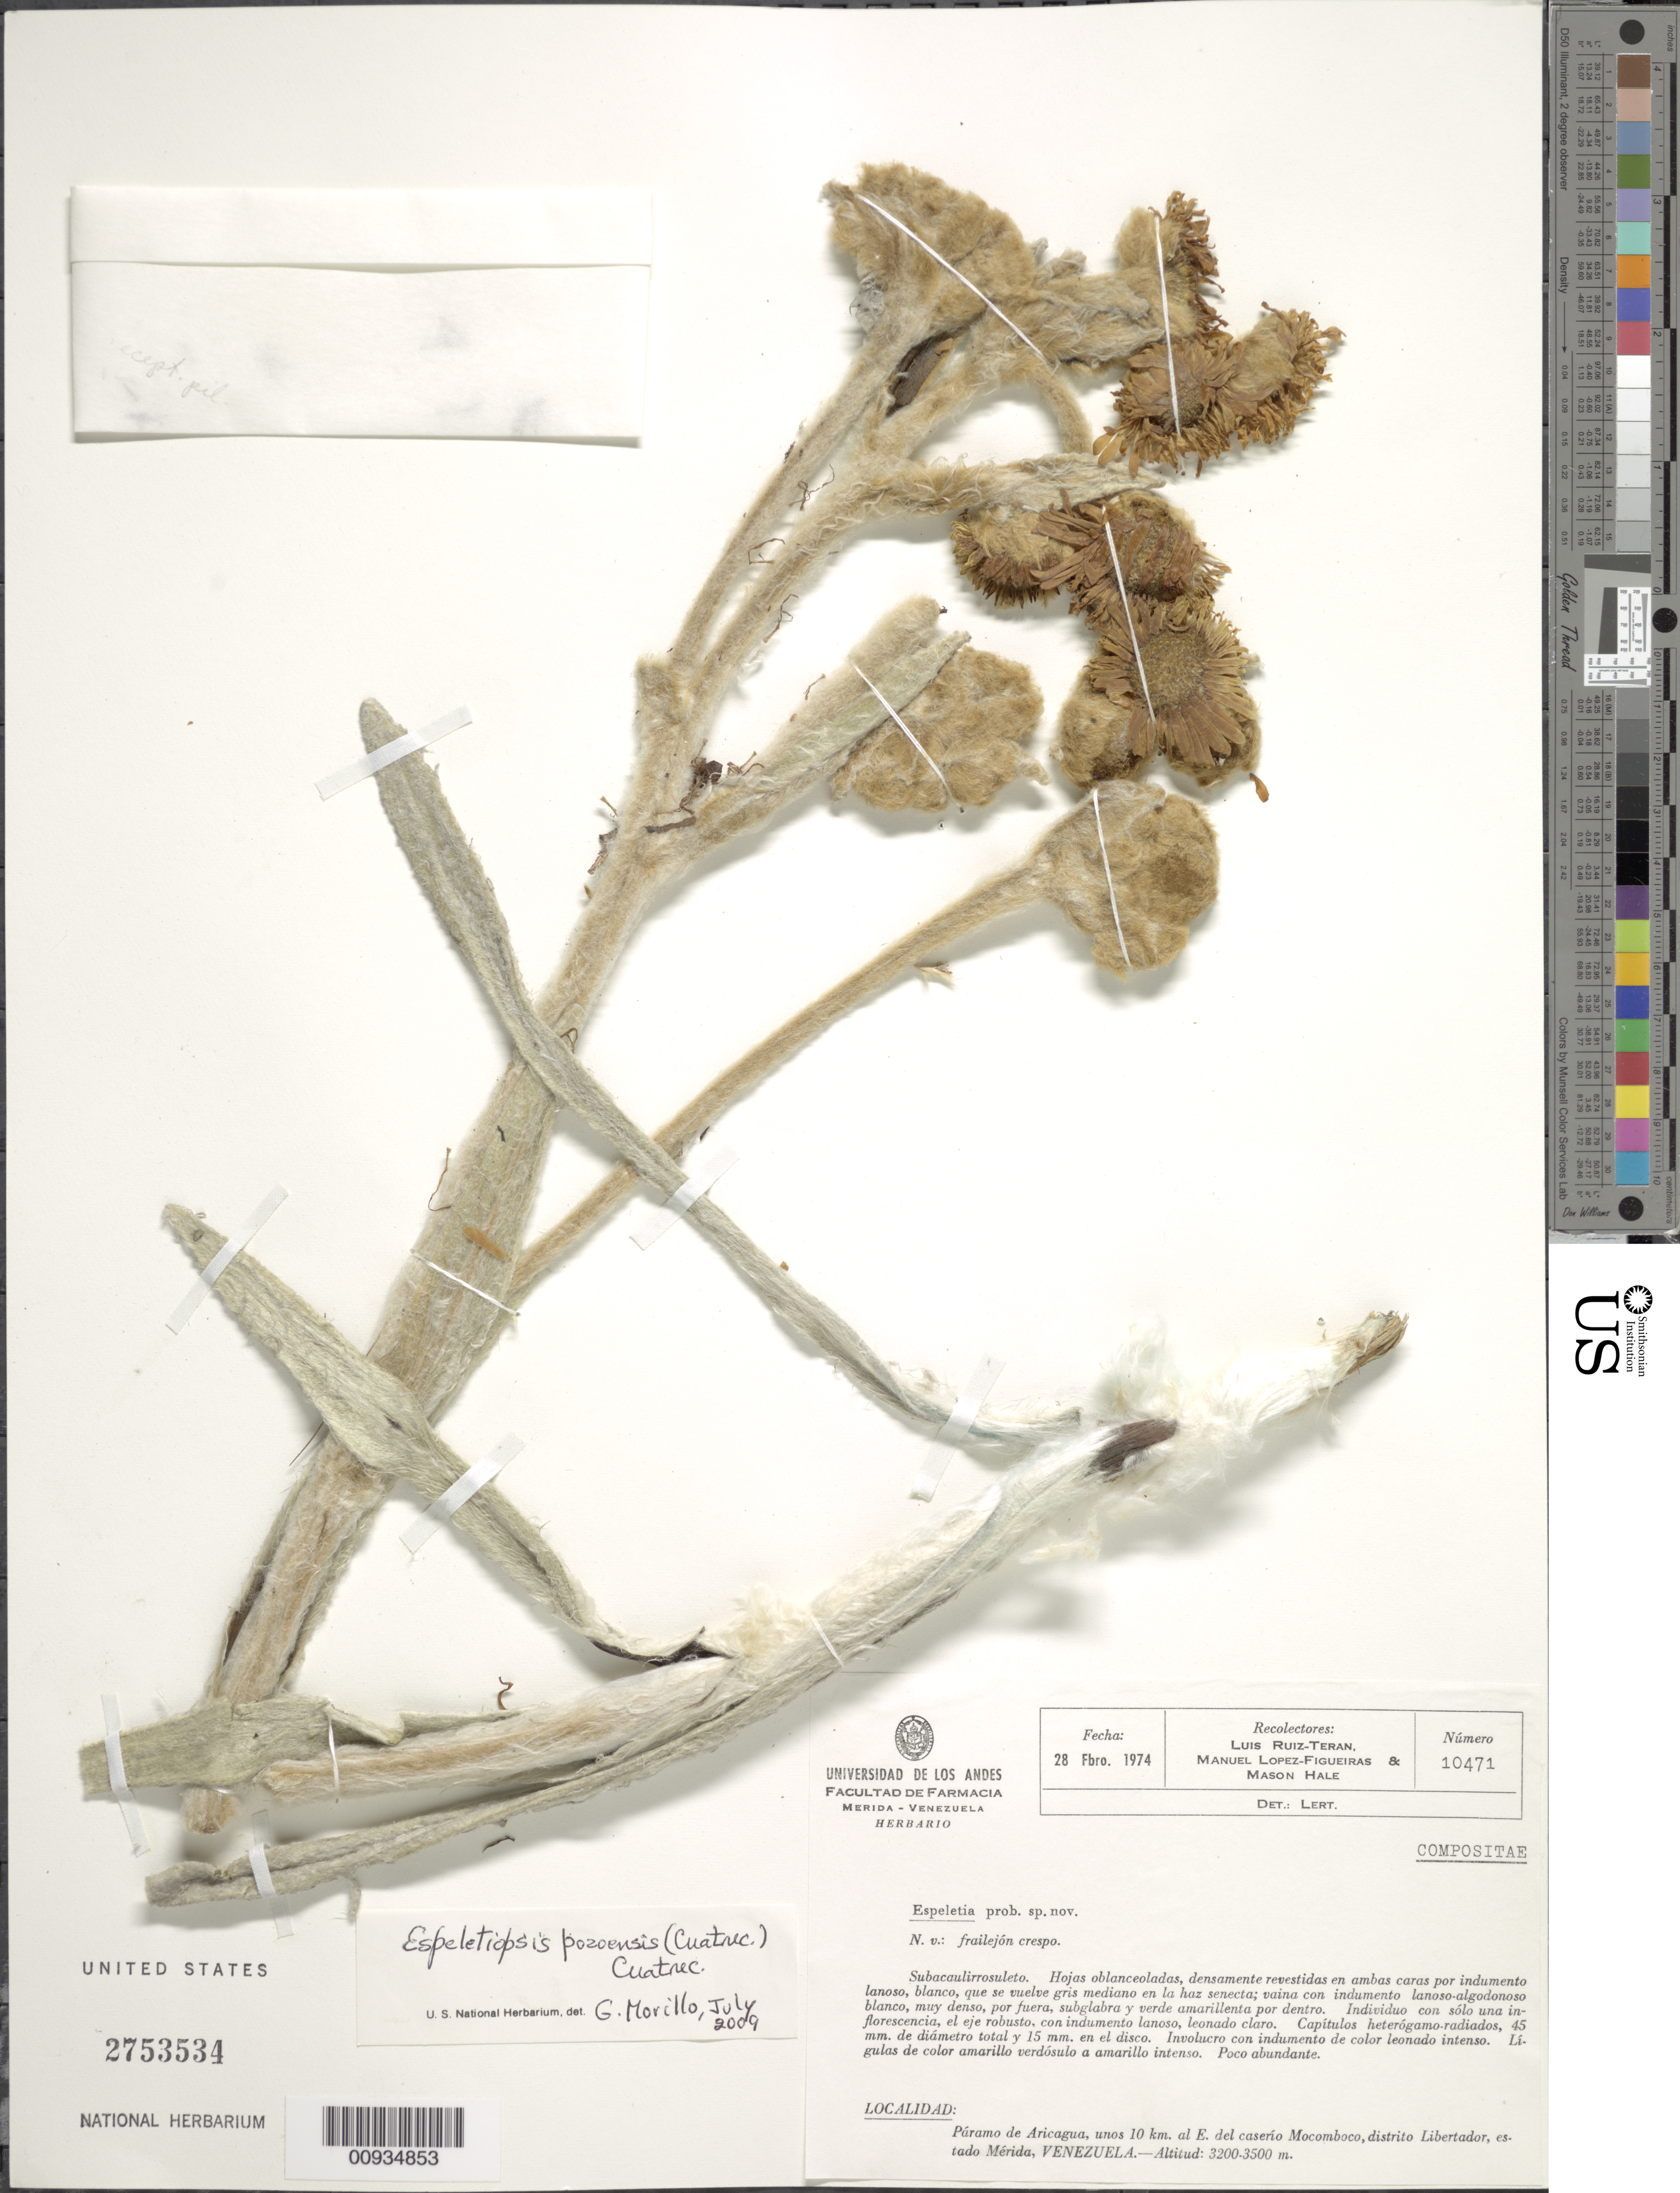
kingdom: Plantae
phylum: Tracheophyta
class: Magnoliopsida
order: Asterales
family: Asteraceae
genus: Espeletiopsis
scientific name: Espeletiopsis pozoensis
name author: (Cuatrec.) Cuatrec.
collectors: L. Teran, M. López Figueiras & M. Hale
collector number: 10471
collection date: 1974-02-28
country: Venezuela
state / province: Mérida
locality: Paramo de Aricagua, unos 10 km al E del caserio Mocomboco, Distrito Libertador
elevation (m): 3200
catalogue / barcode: US 2753534